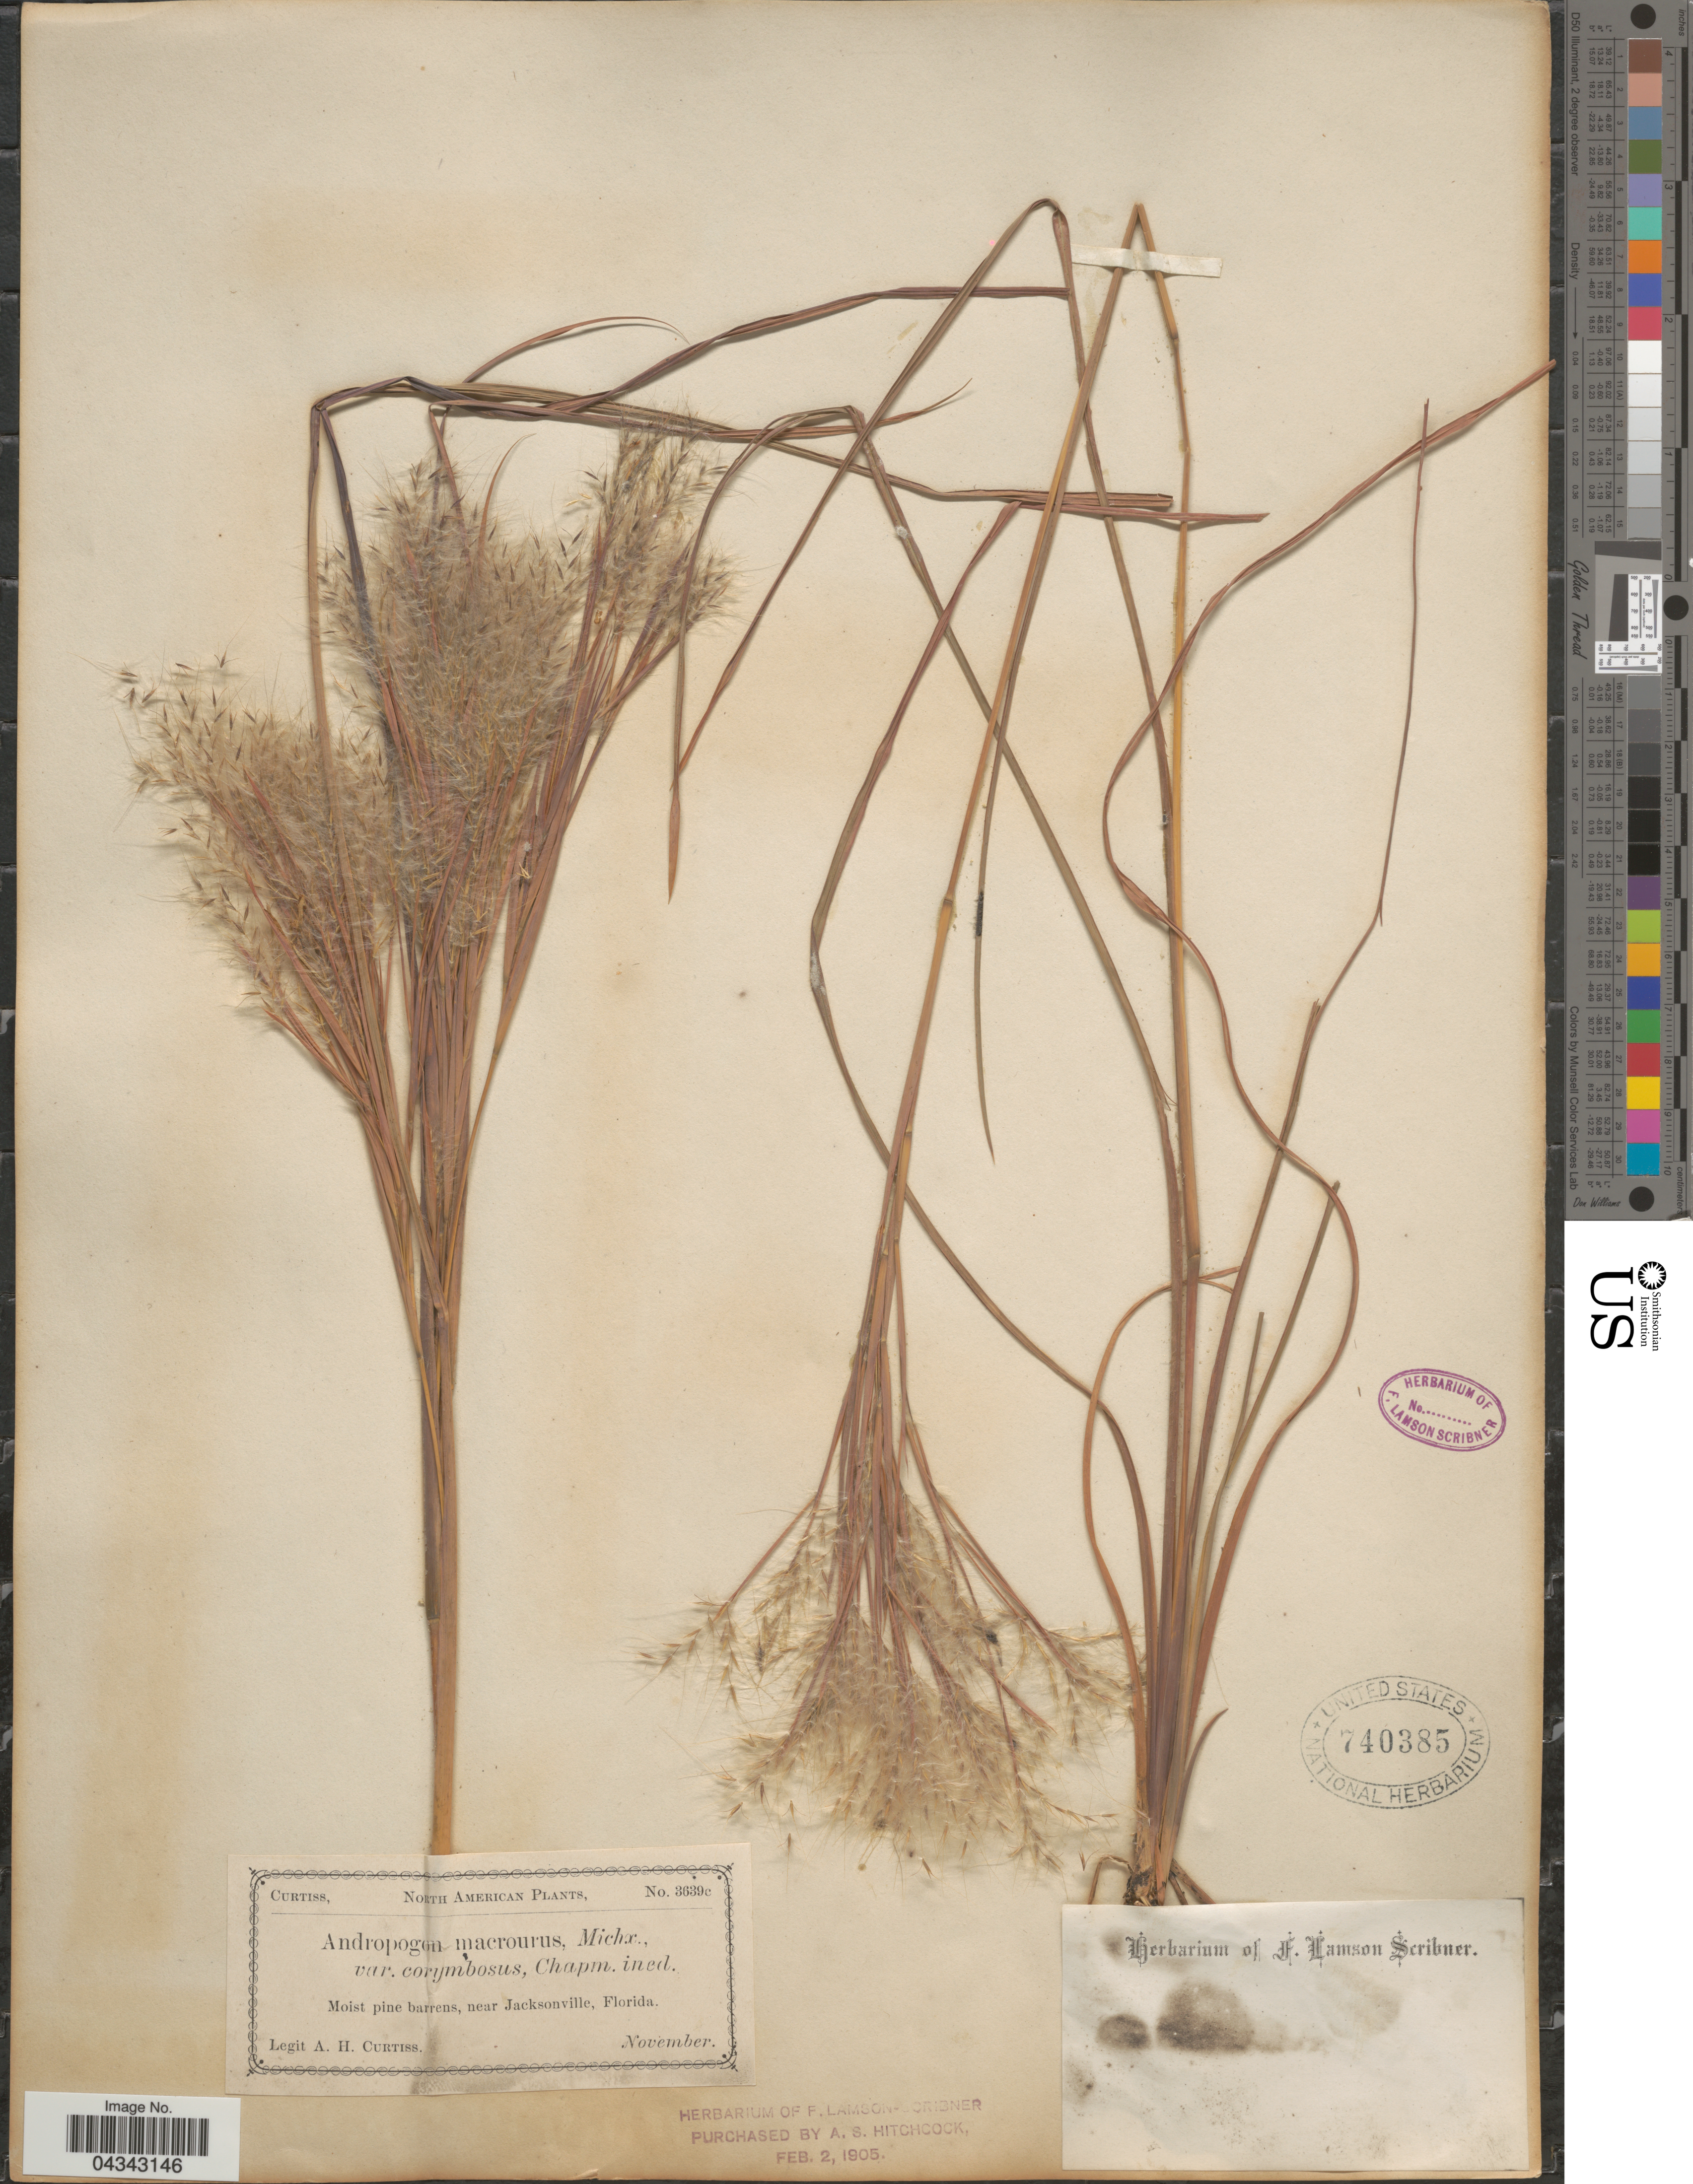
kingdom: Plantae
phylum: Tracheophyta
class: Liliopsida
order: Poales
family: Poaceae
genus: Andropogon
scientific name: Andropogon glomeratus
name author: (Walter) Britton, Stearns & Poggenb.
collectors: A. H. Curtiss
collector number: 3639c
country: United States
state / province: Florida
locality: Moist pine barrens, near Jacksonville.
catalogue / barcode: US 740385